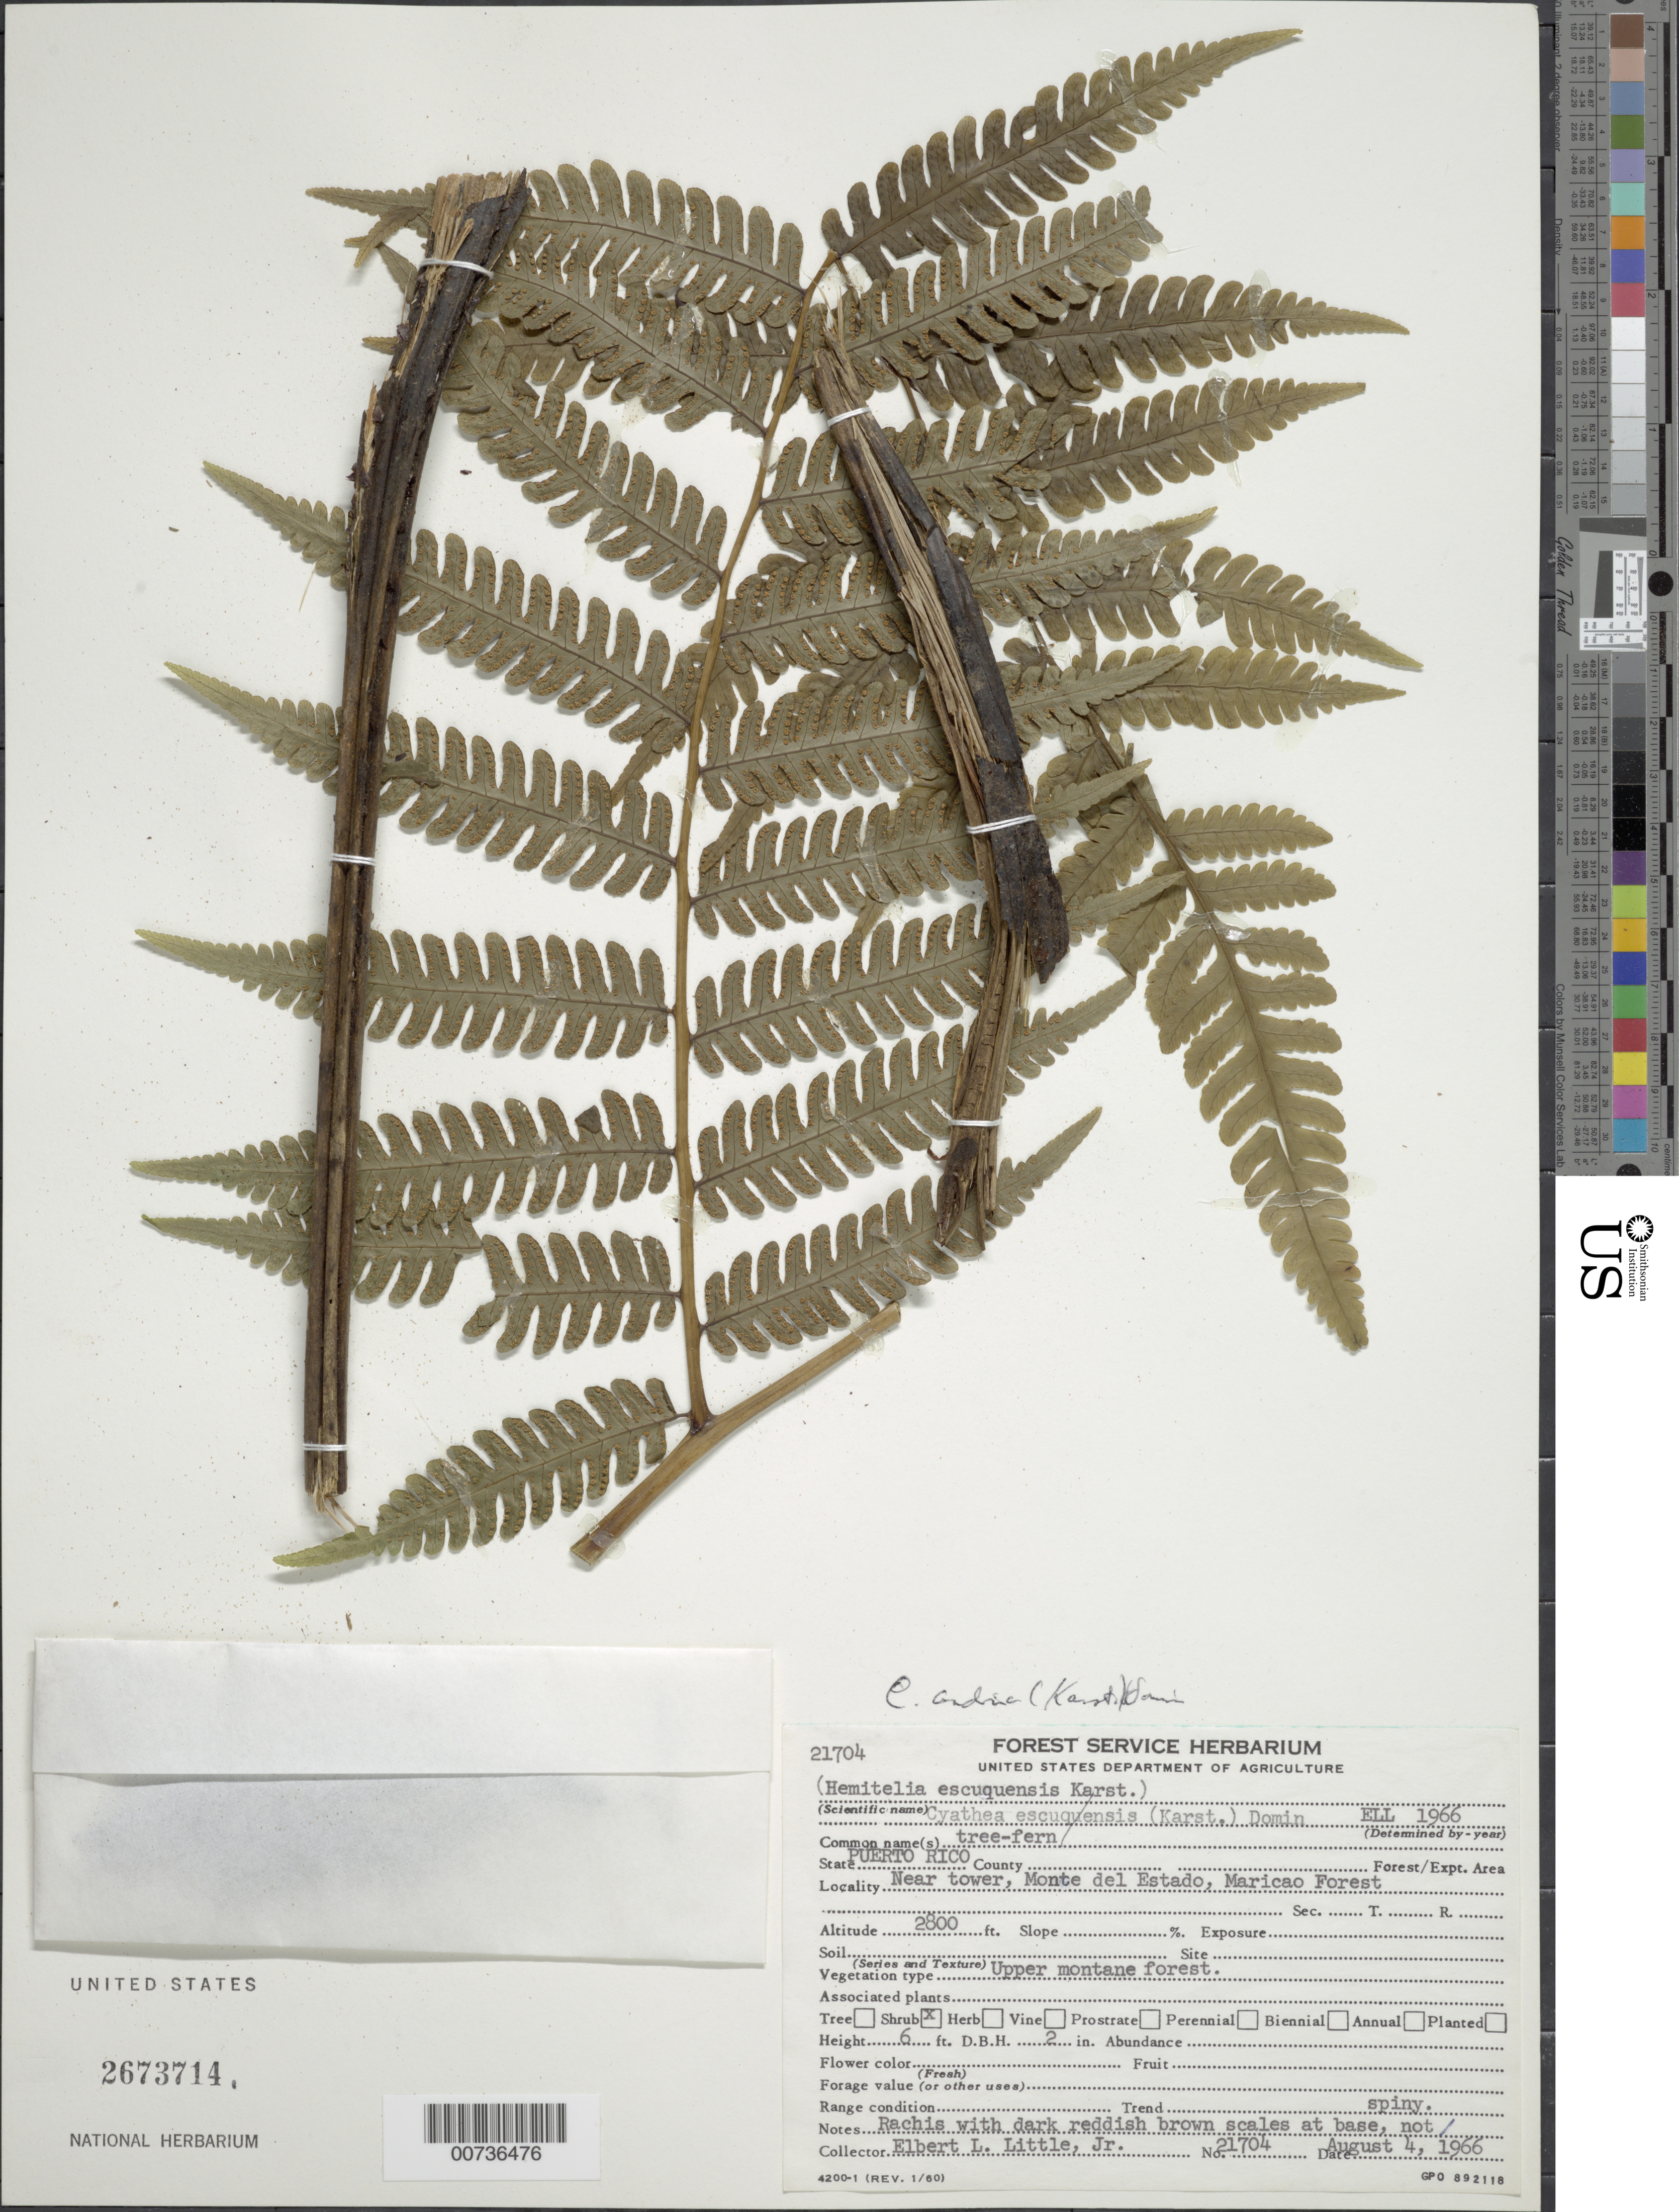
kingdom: Plantae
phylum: Tracheophyta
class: Polypodiopsida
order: Cyatheales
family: Cyatheaceae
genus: Cyathea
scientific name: Cyathea andina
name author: Domin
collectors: E. L. Little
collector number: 21704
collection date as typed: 04 Aug 1966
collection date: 1966-08-04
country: Puerto Rico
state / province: Maricao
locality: Near Tower, Monte del Estado, Maricao Forest. Upper montane forest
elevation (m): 853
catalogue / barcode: US 2673714